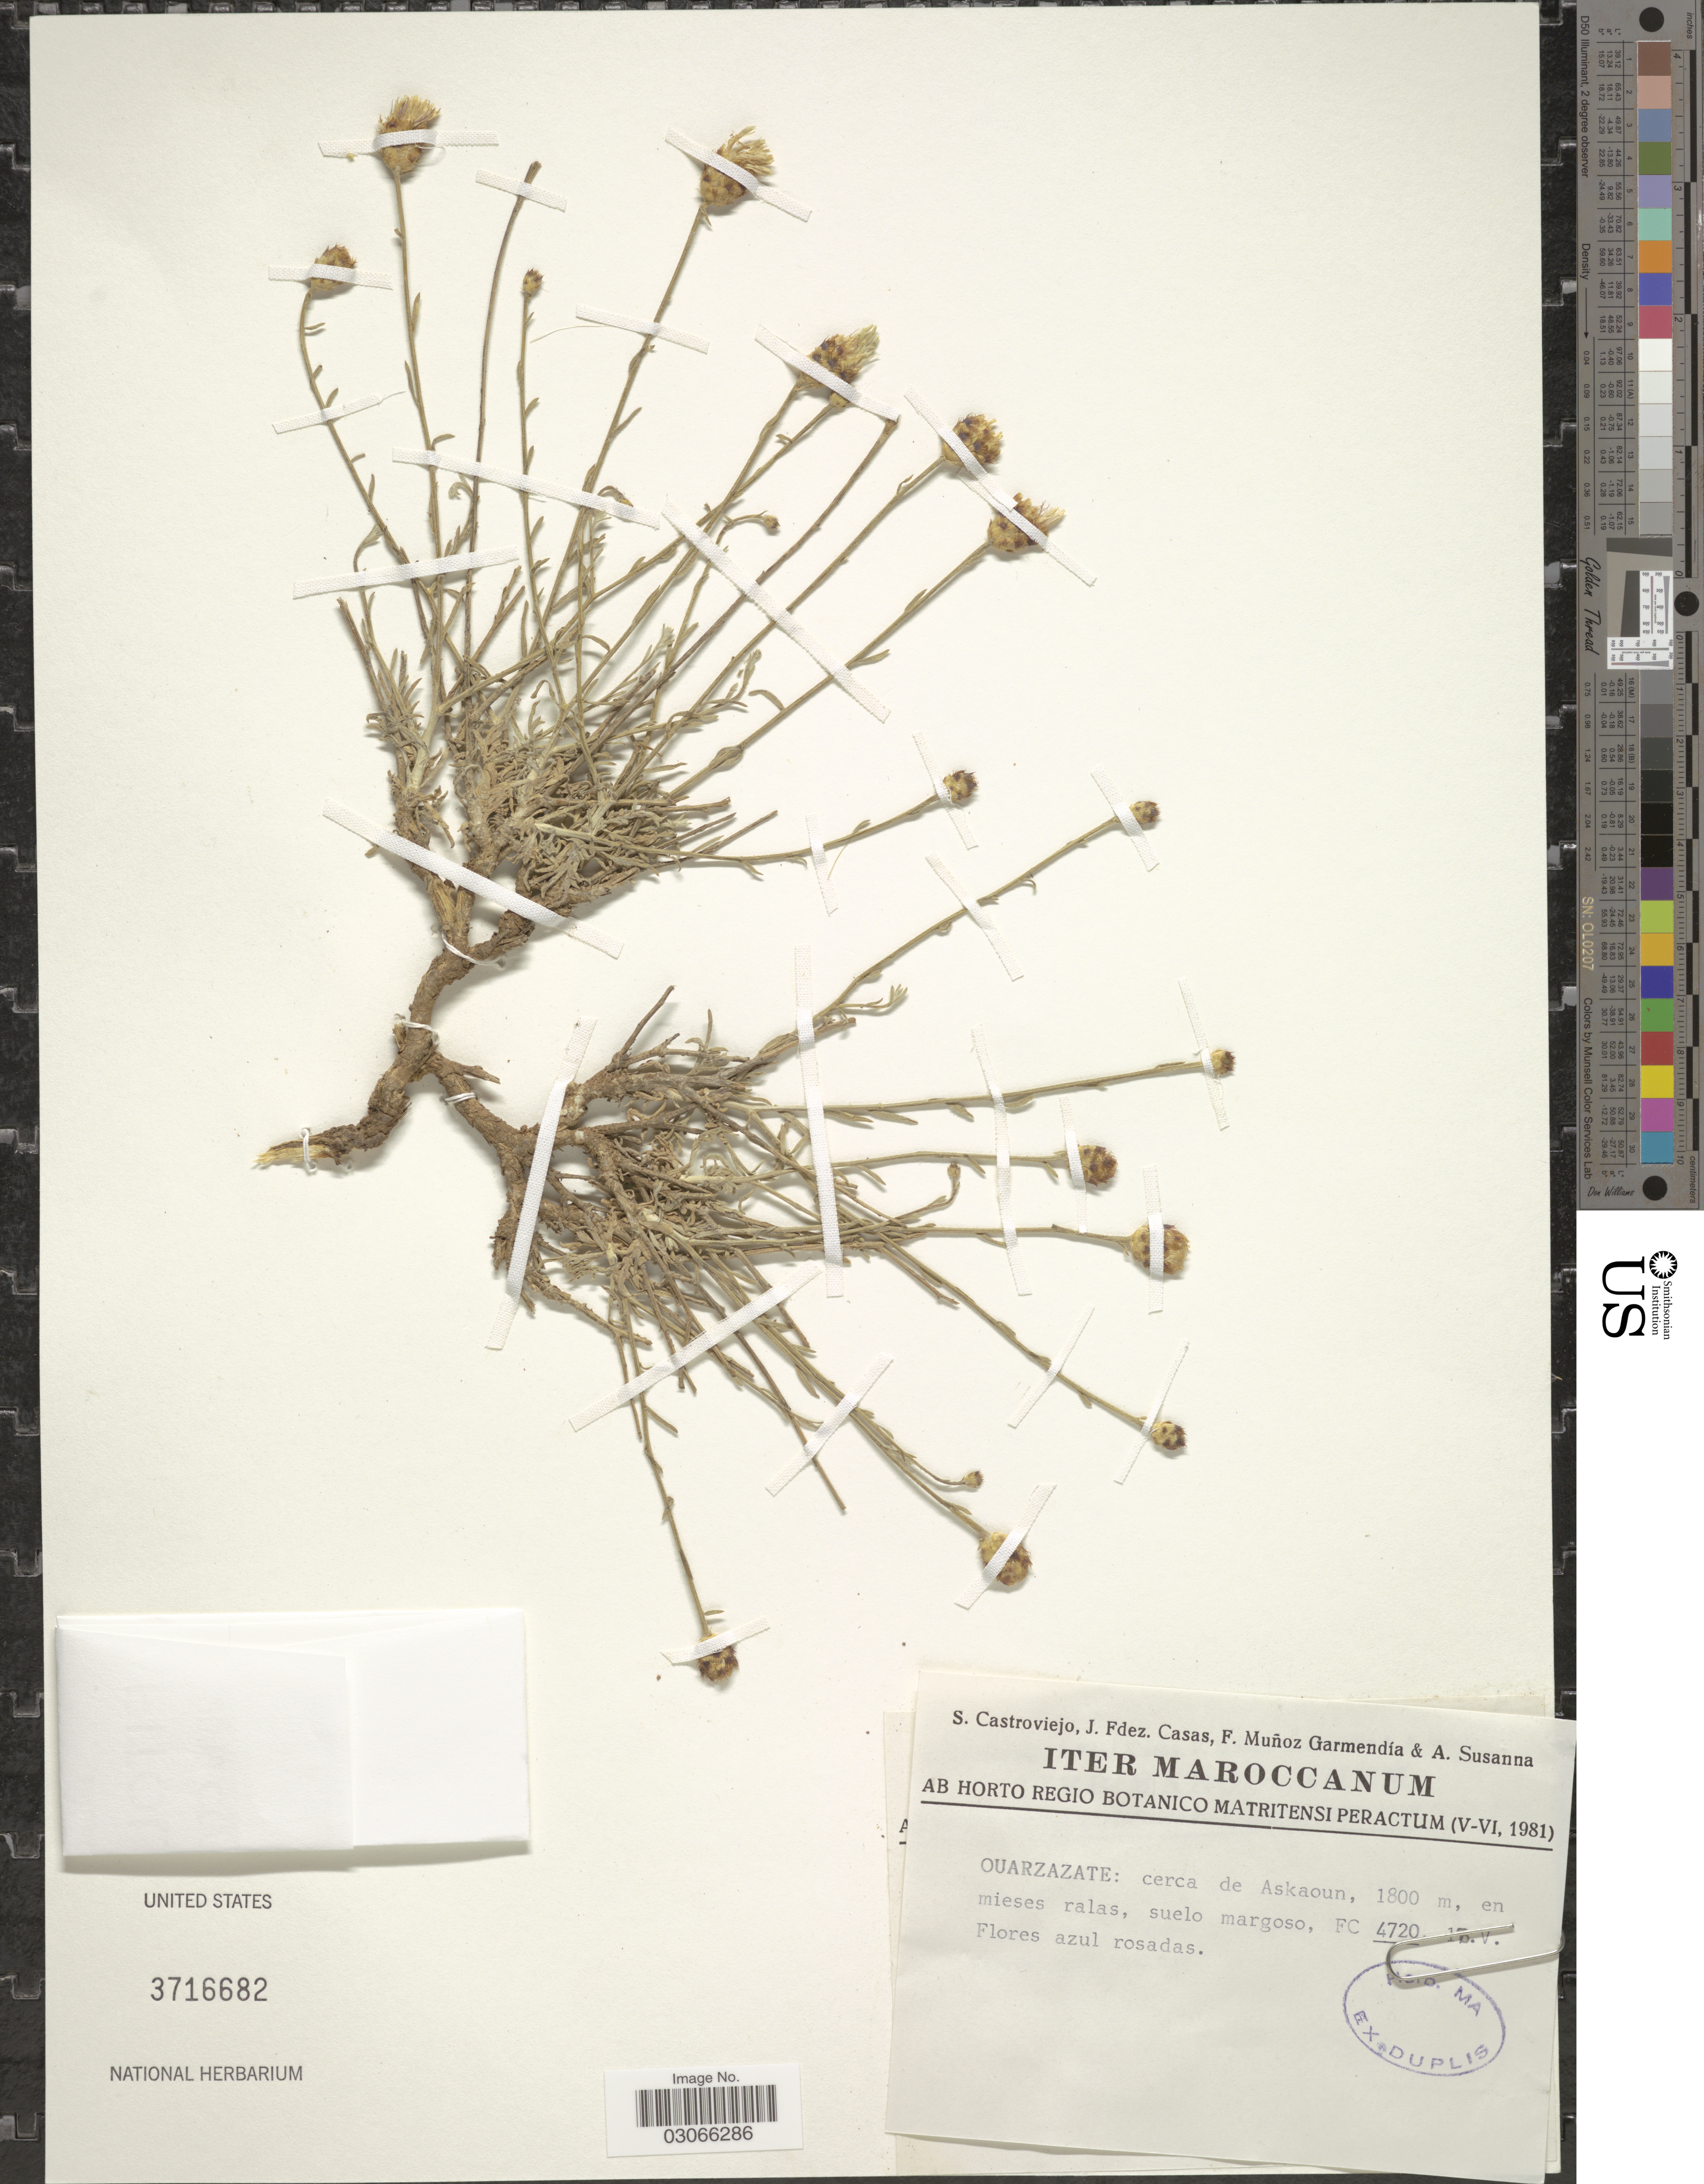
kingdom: Plantae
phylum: Tracheophyta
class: Magnoliopsida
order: Asterales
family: Asteraceae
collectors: S. Castroviejo, J. Casas, F. Muñoz Garmendia & A. Susanna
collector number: FC 4720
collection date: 1981-05-13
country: Morocco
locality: Ouarzazate: cerca de Askaoun.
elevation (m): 1800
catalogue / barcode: US 3716682